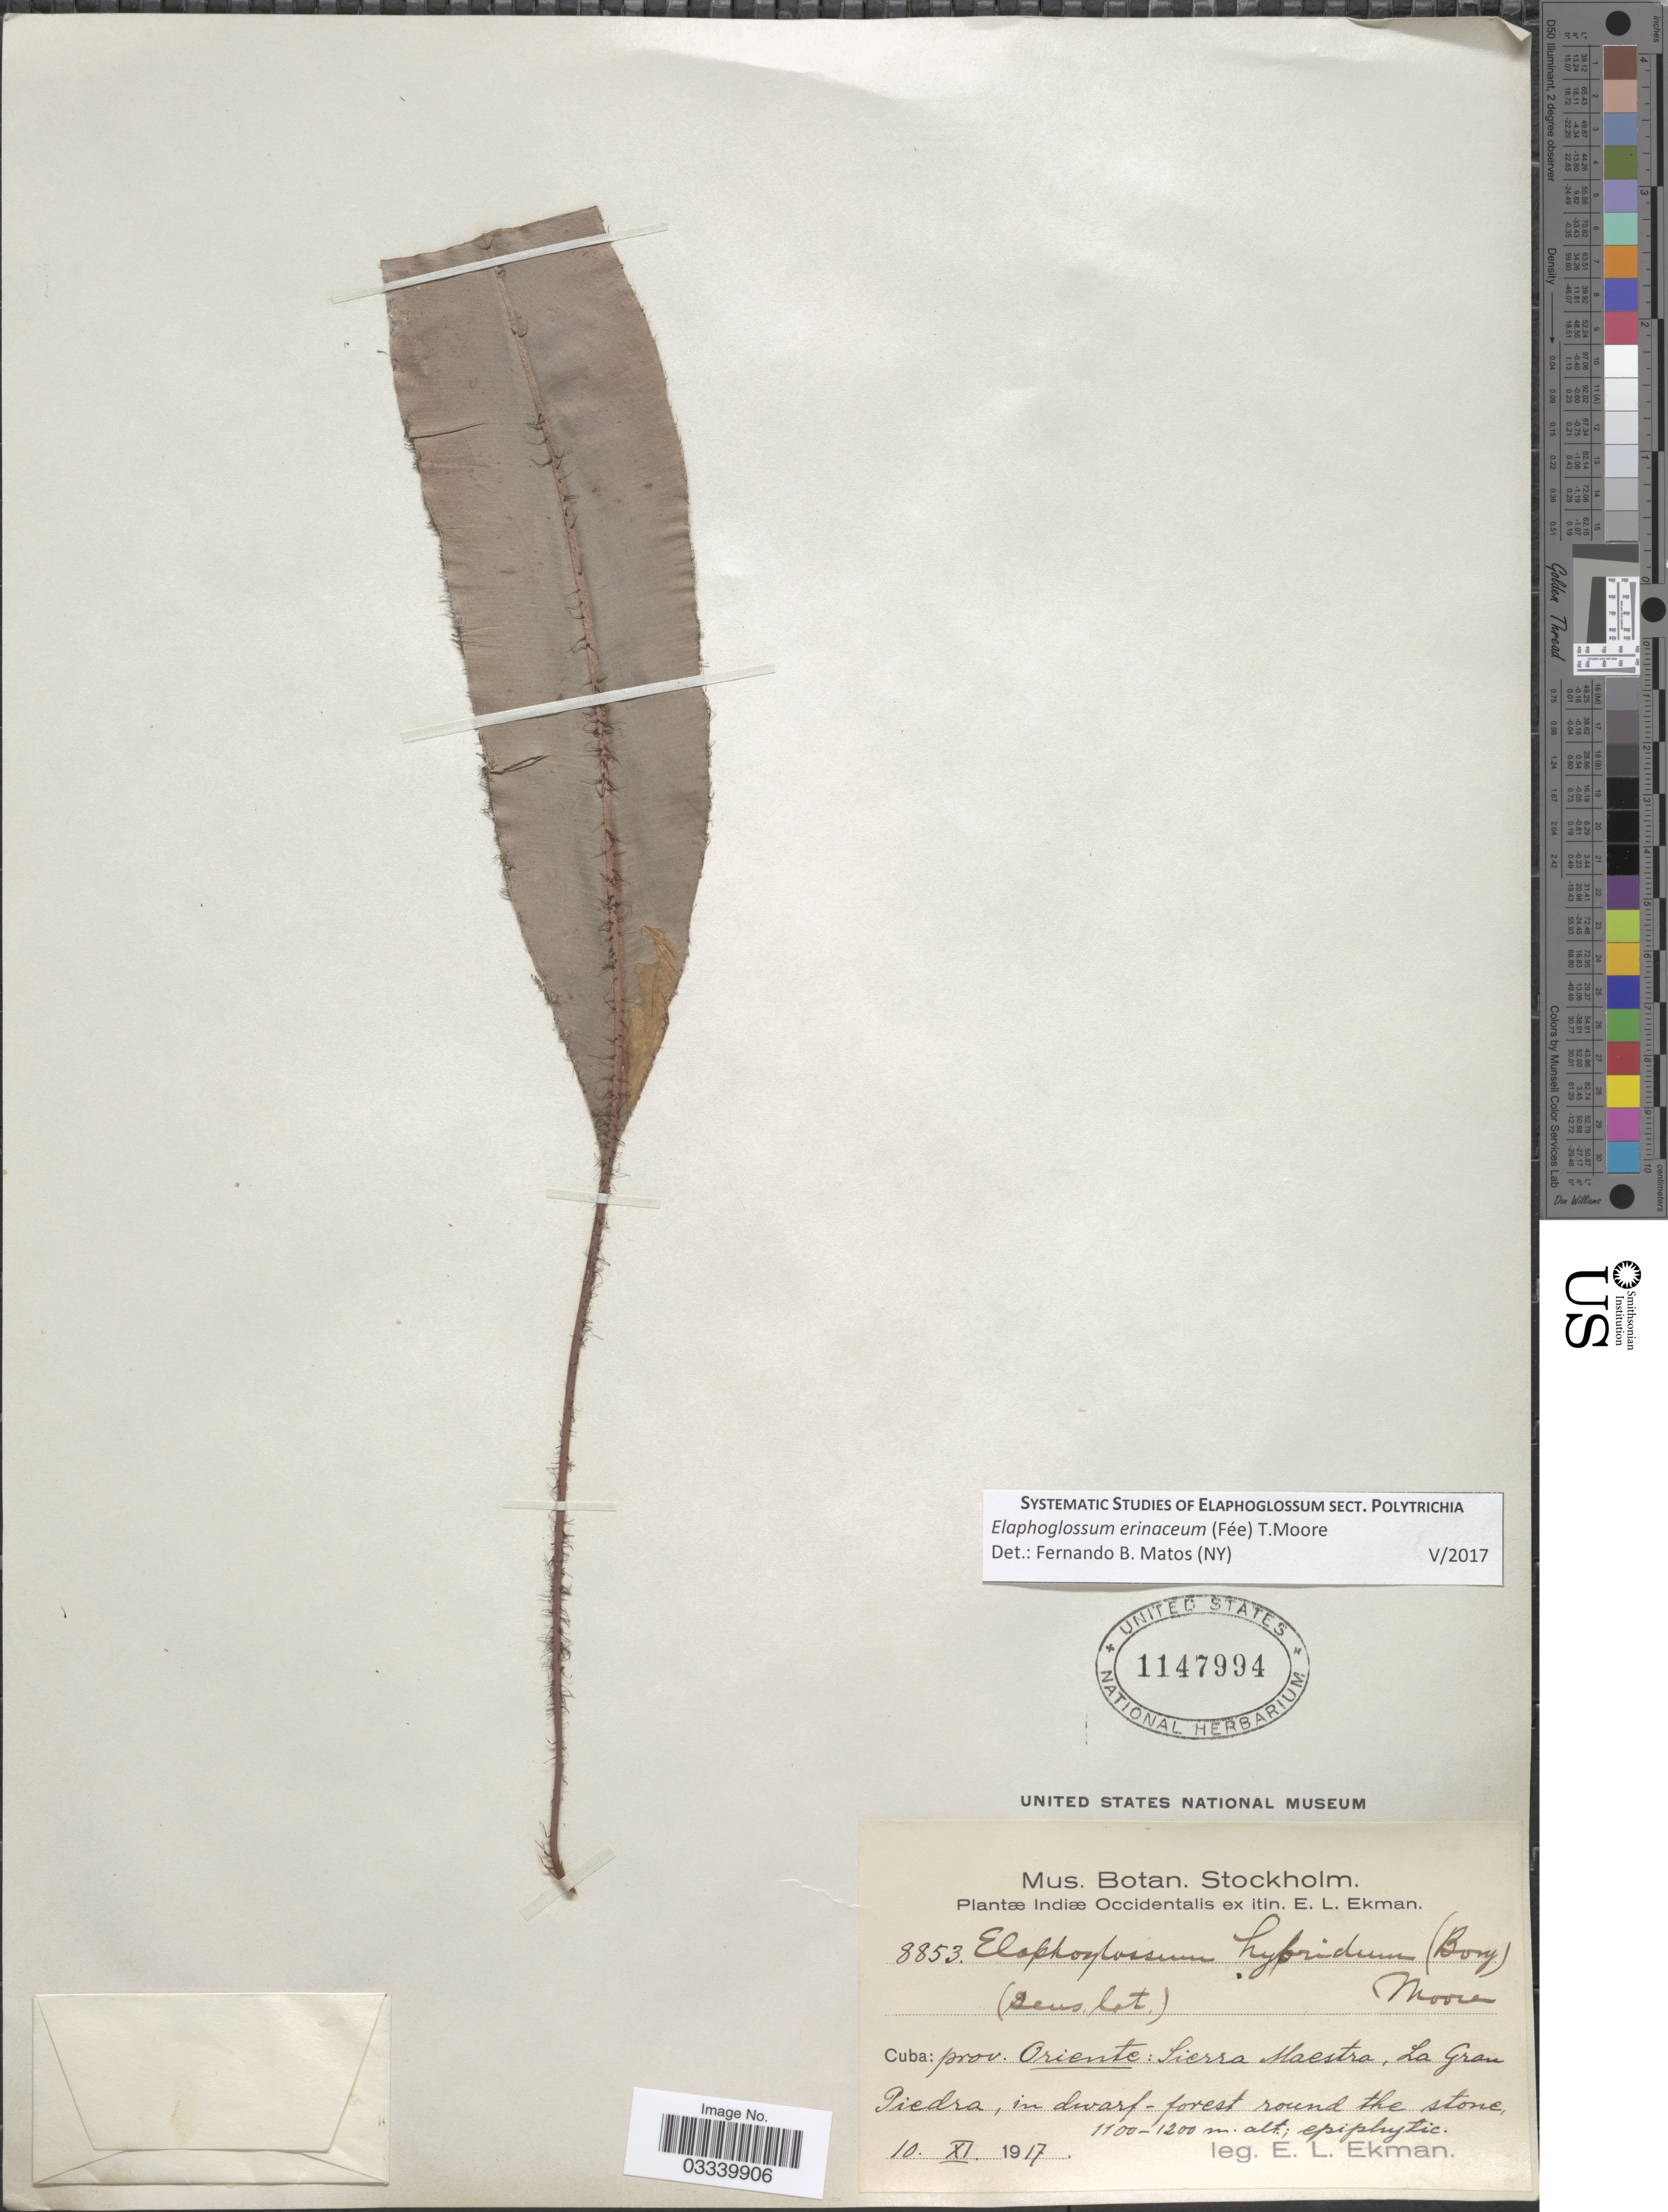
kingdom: Plantae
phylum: Tracheophyta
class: Polypodiopsida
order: Polypodiales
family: Dryopteridaceae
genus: Elaphoglossum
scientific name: Elaphoglossum erinaceum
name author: (Fée) T. Moore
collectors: E. L. Ekman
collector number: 8853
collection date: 1917-11-10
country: Cuba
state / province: Oriente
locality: Sierra Maestra, La Gran Piedra.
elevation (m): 1100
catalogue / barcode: US 1147994